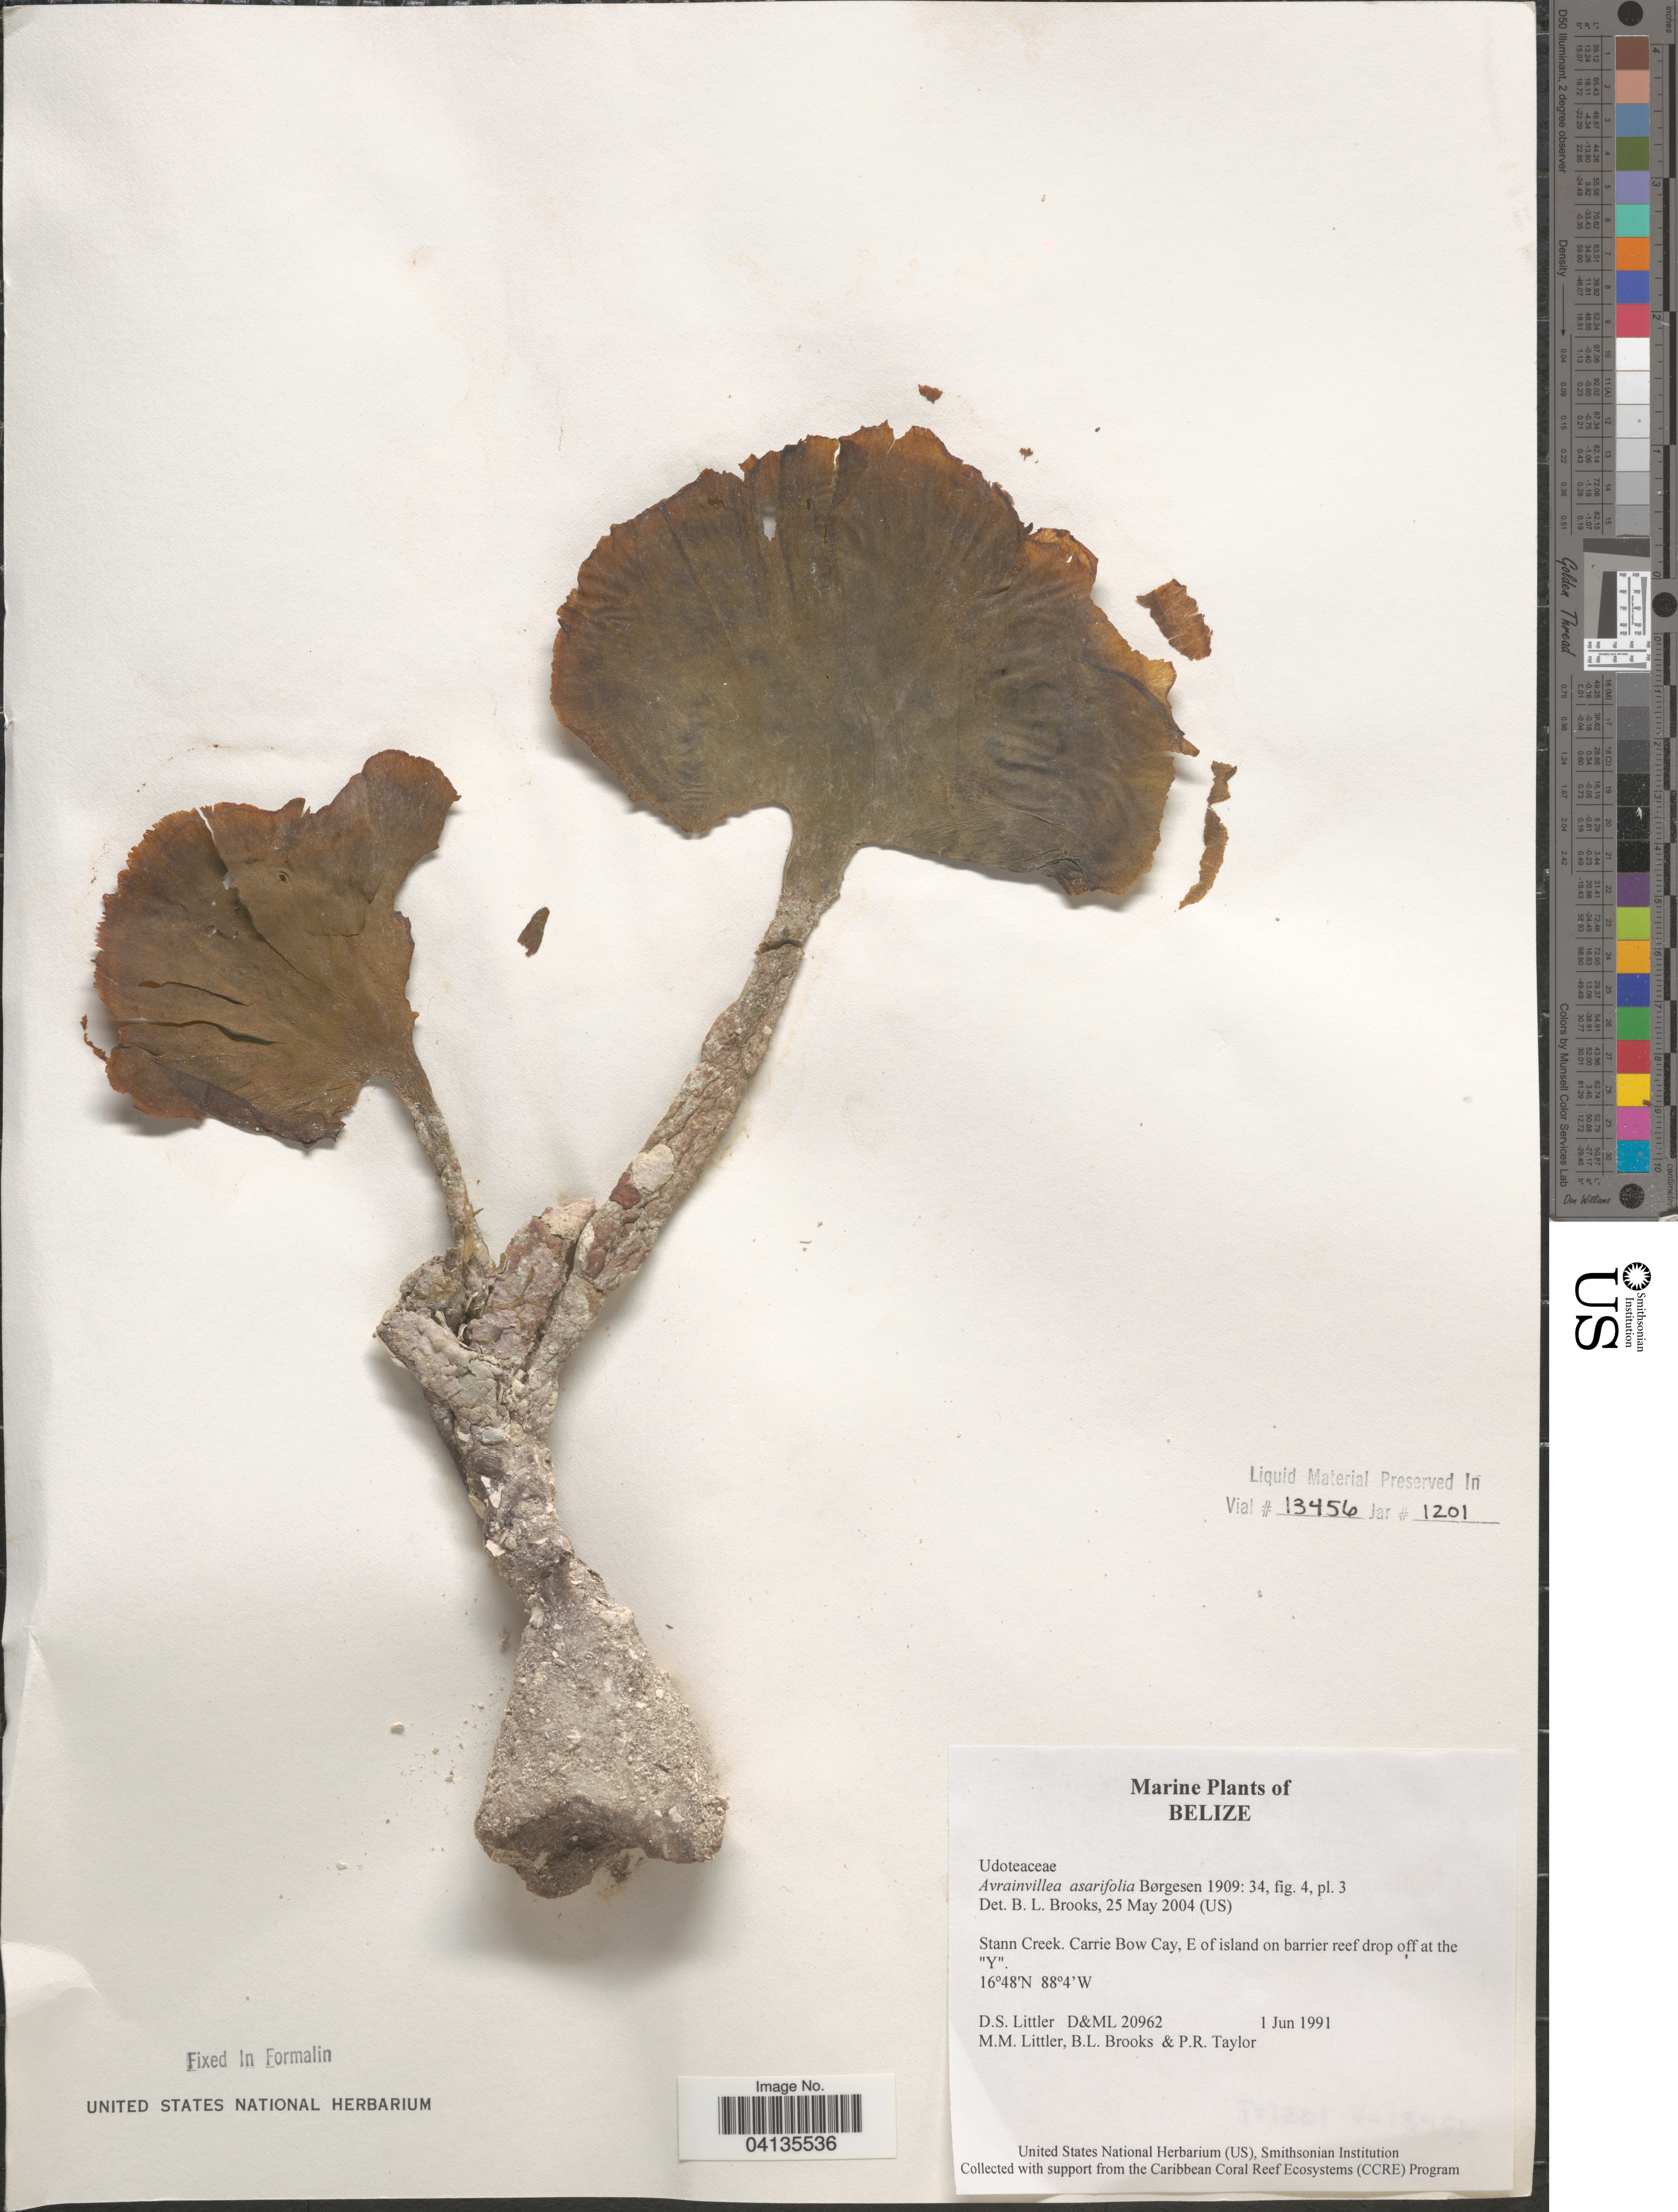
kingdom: Plantae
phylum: Chlorophyta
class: Ulvophyceae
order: Bryopsidales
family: Dichotomosiphonaceae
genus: Avrainvillea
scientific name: Avrainvillea asarifolia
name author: Børgesen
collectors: D. S. Littler, B. Brooks & P. R. Taylor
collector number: D&ML20962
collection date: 1991-06-01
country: Belize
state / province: Belize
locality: Stann Creek. Carrie Bow Cay, E of island on barrier reef drop off at the "Y".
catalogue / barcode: US 328854